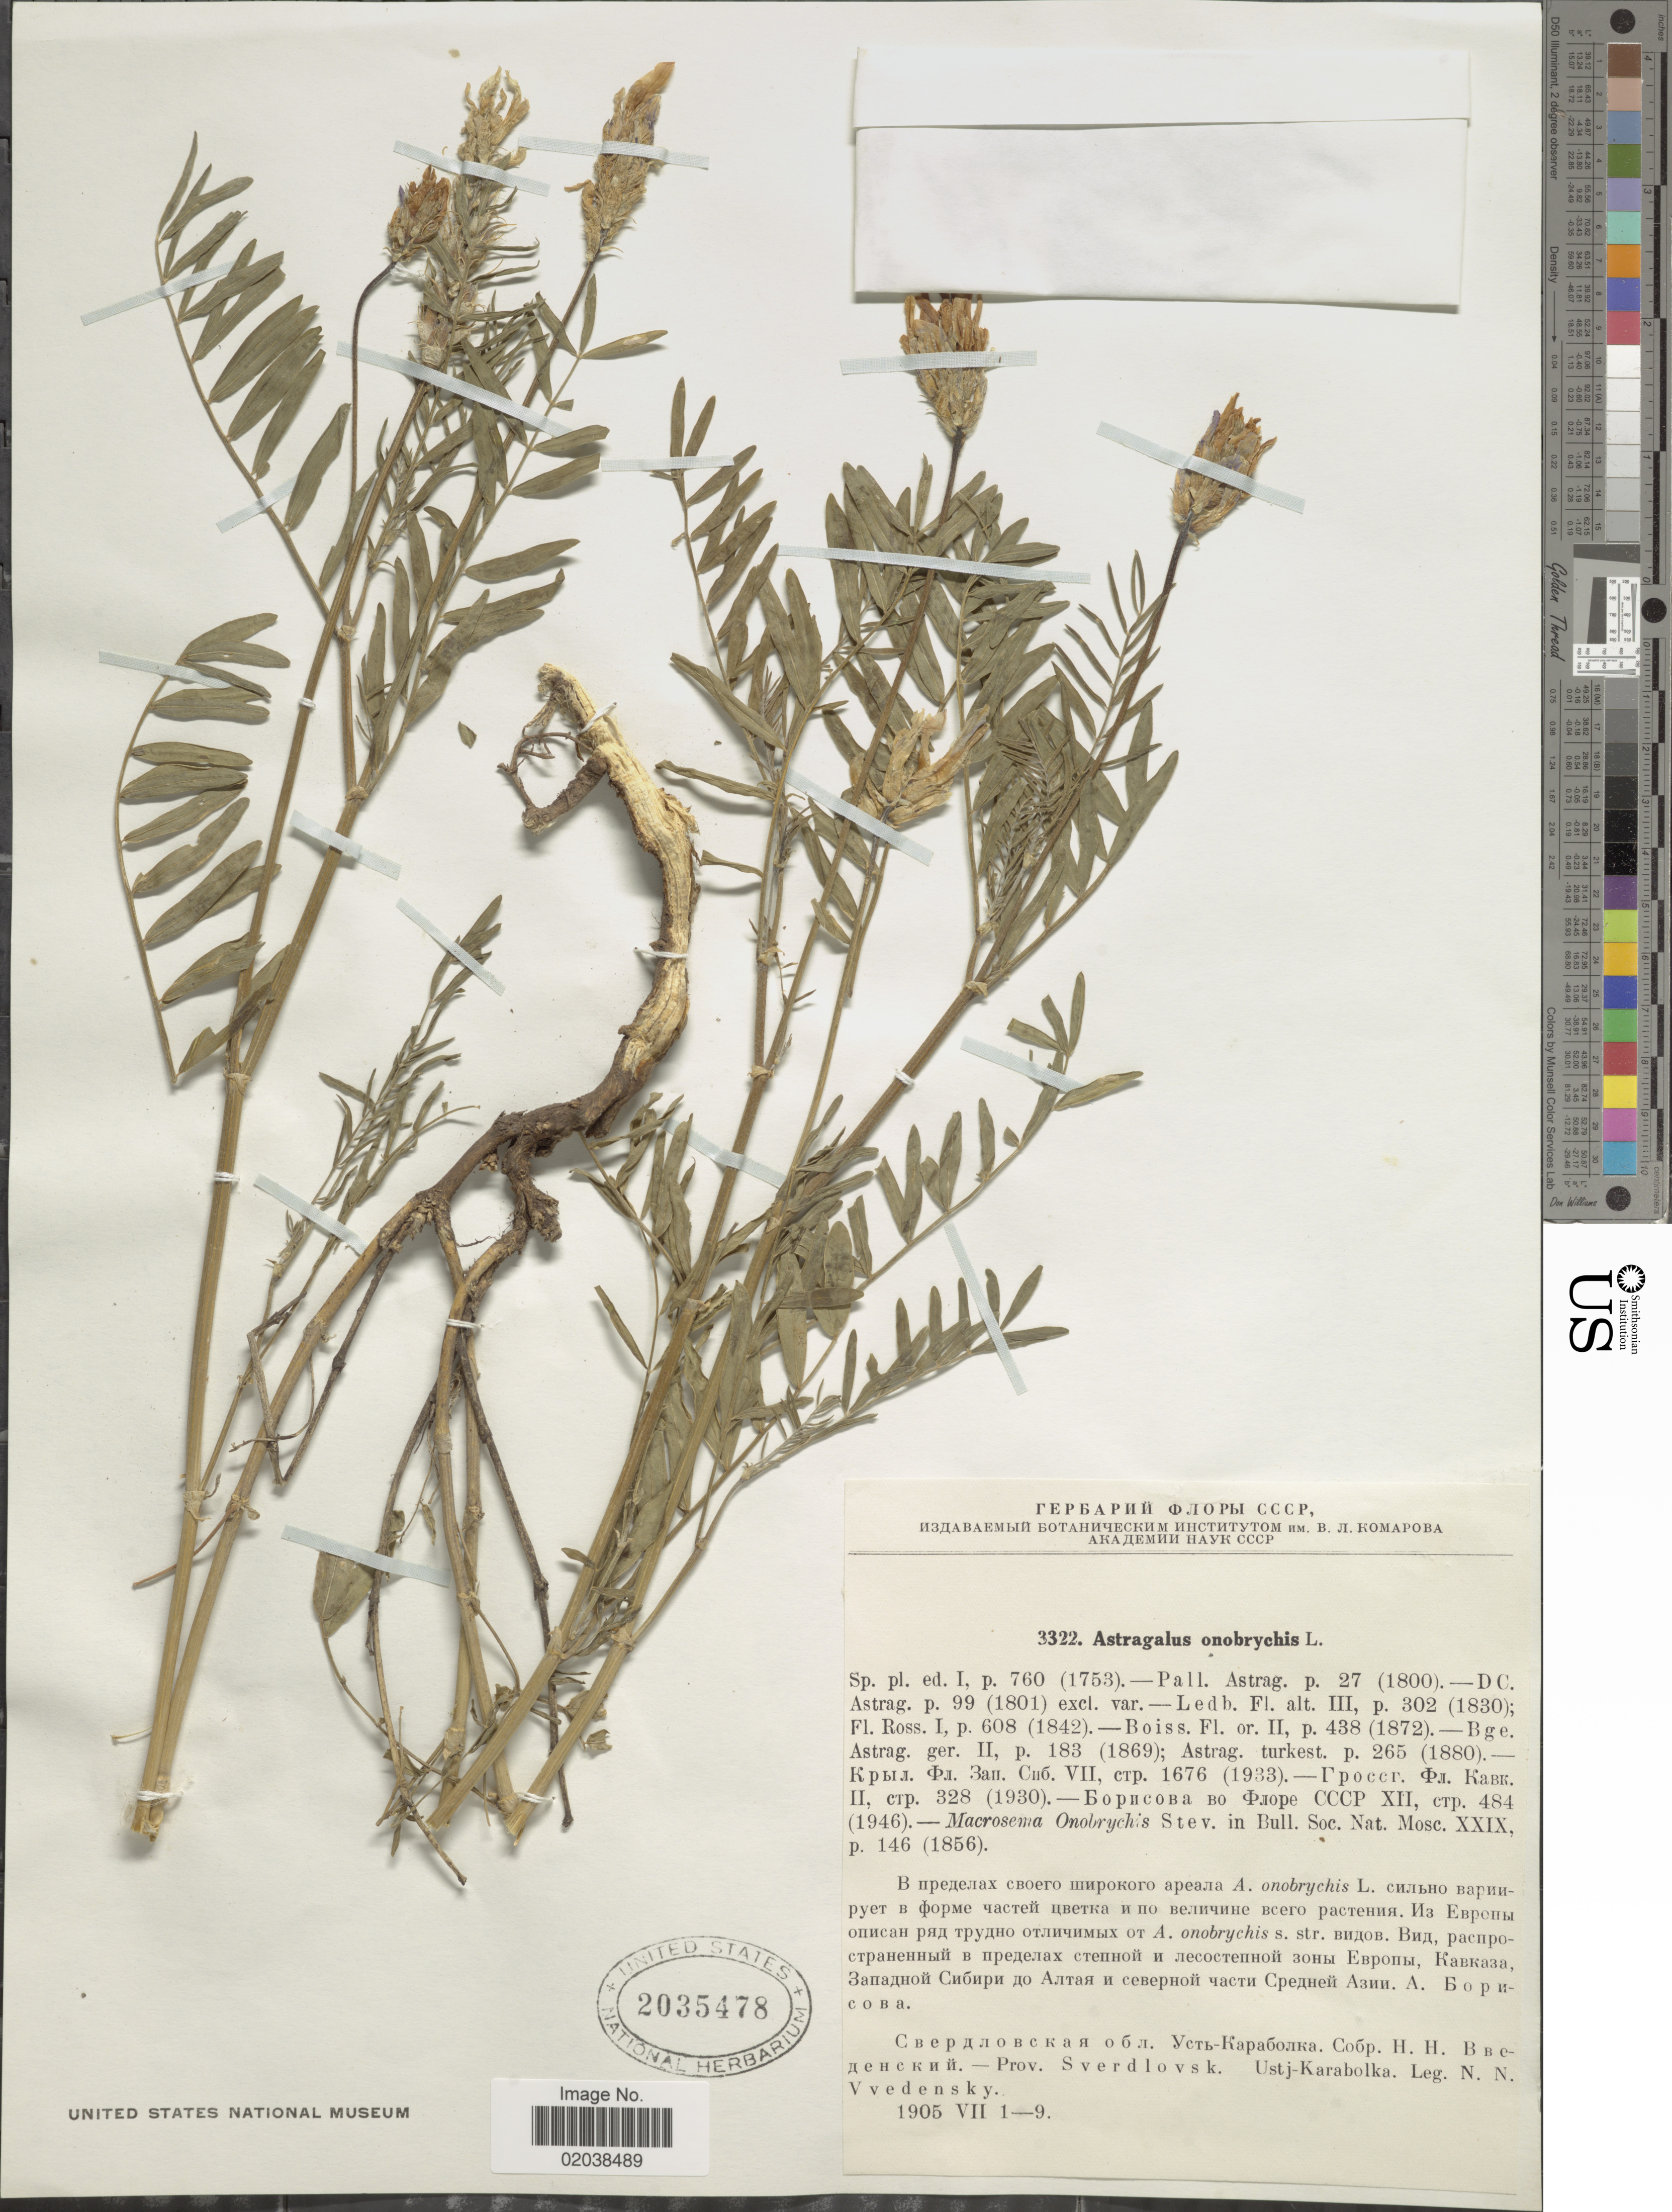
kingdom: Plantae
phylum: Tracheophyta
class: Magnoliopsida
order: Fabales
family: Fabaceae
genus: Astragalus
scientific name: Astragalus onobrychis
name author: L.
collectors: N. Vvedensky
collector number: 3322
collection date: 1905-07-01/1905-07-09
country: Russian Federation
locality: Prov. Sverlovsk. Ustj-Karabolka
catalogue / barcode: US 2035478